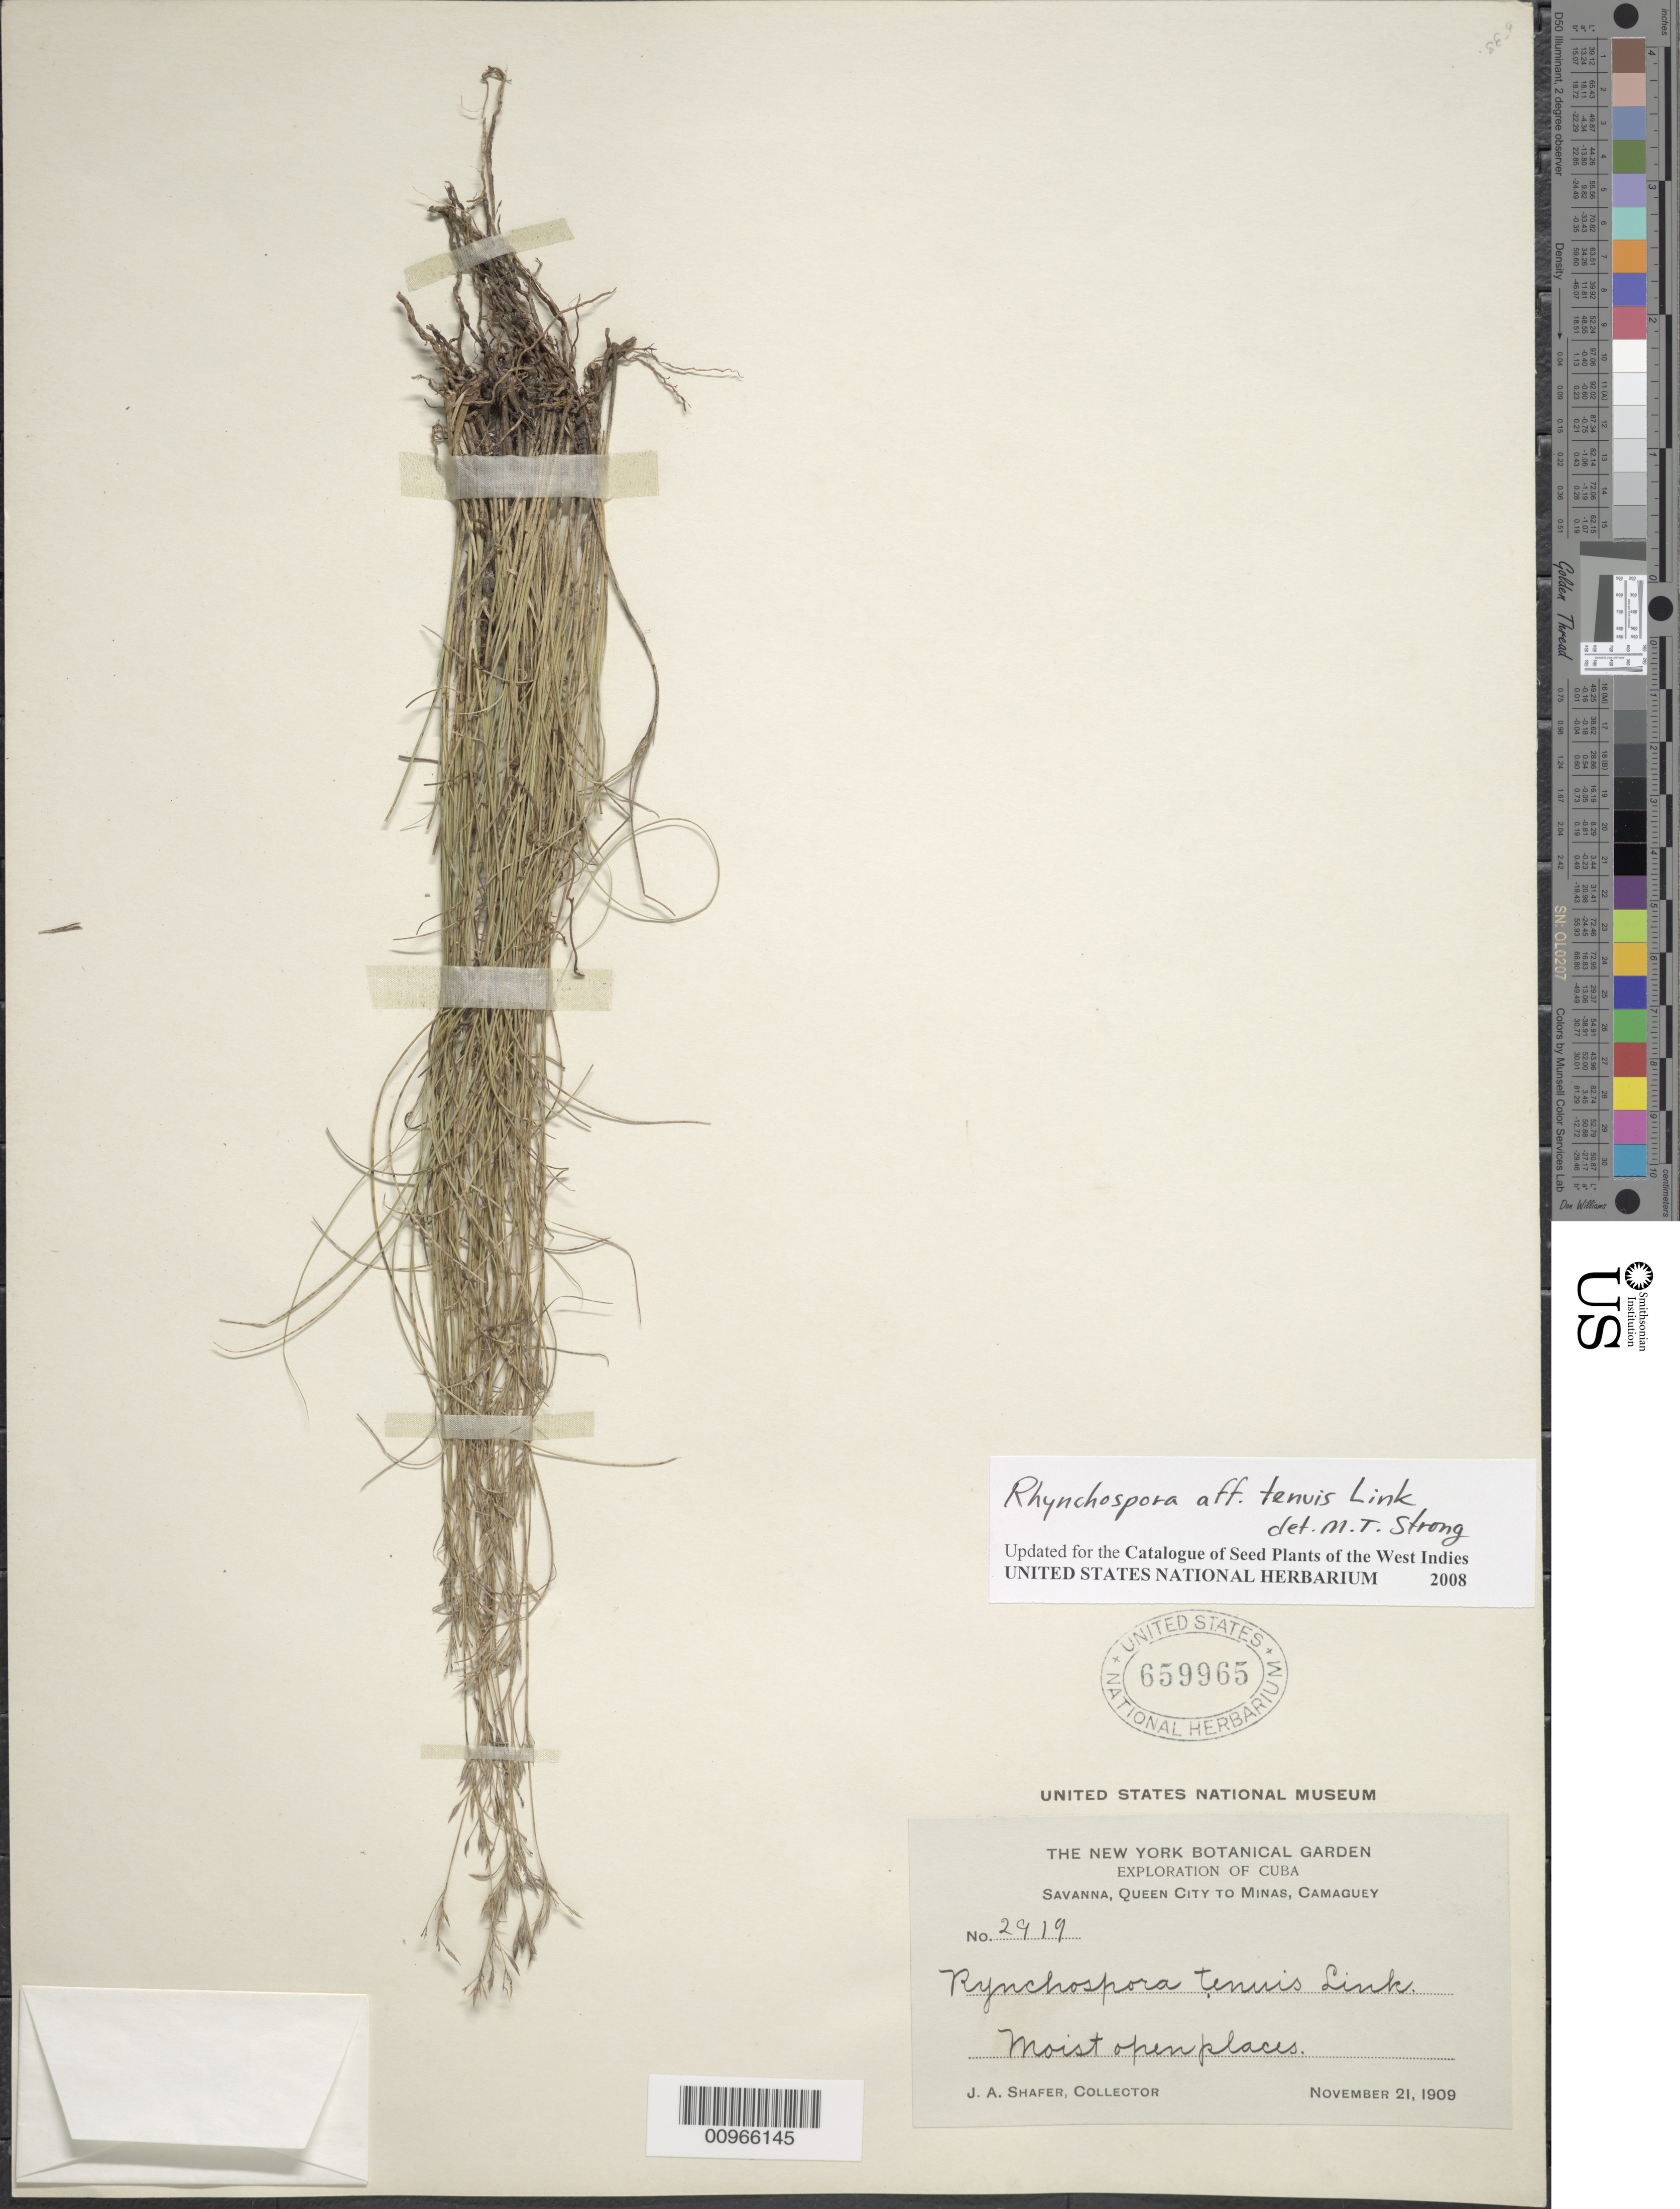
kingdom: Plantae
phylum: Tracheophyta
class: Liliopsida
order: Poales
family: Cyperaceae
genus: Rhynchospora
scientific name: Rhynchospora tenuis subsp. tenuis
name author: Link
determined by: Strong, M. T., (US), Smithsonian Institution - National Museum of Natural History (UNITED STATES)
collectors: J. A. Shafer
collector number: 2919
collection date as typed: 21 Nov 1909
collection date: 1909-11-21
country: Cuba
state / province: Camagüey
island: Cuba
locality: Queen City to Minas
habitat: Moist open places in savanna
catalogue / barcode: US 659965